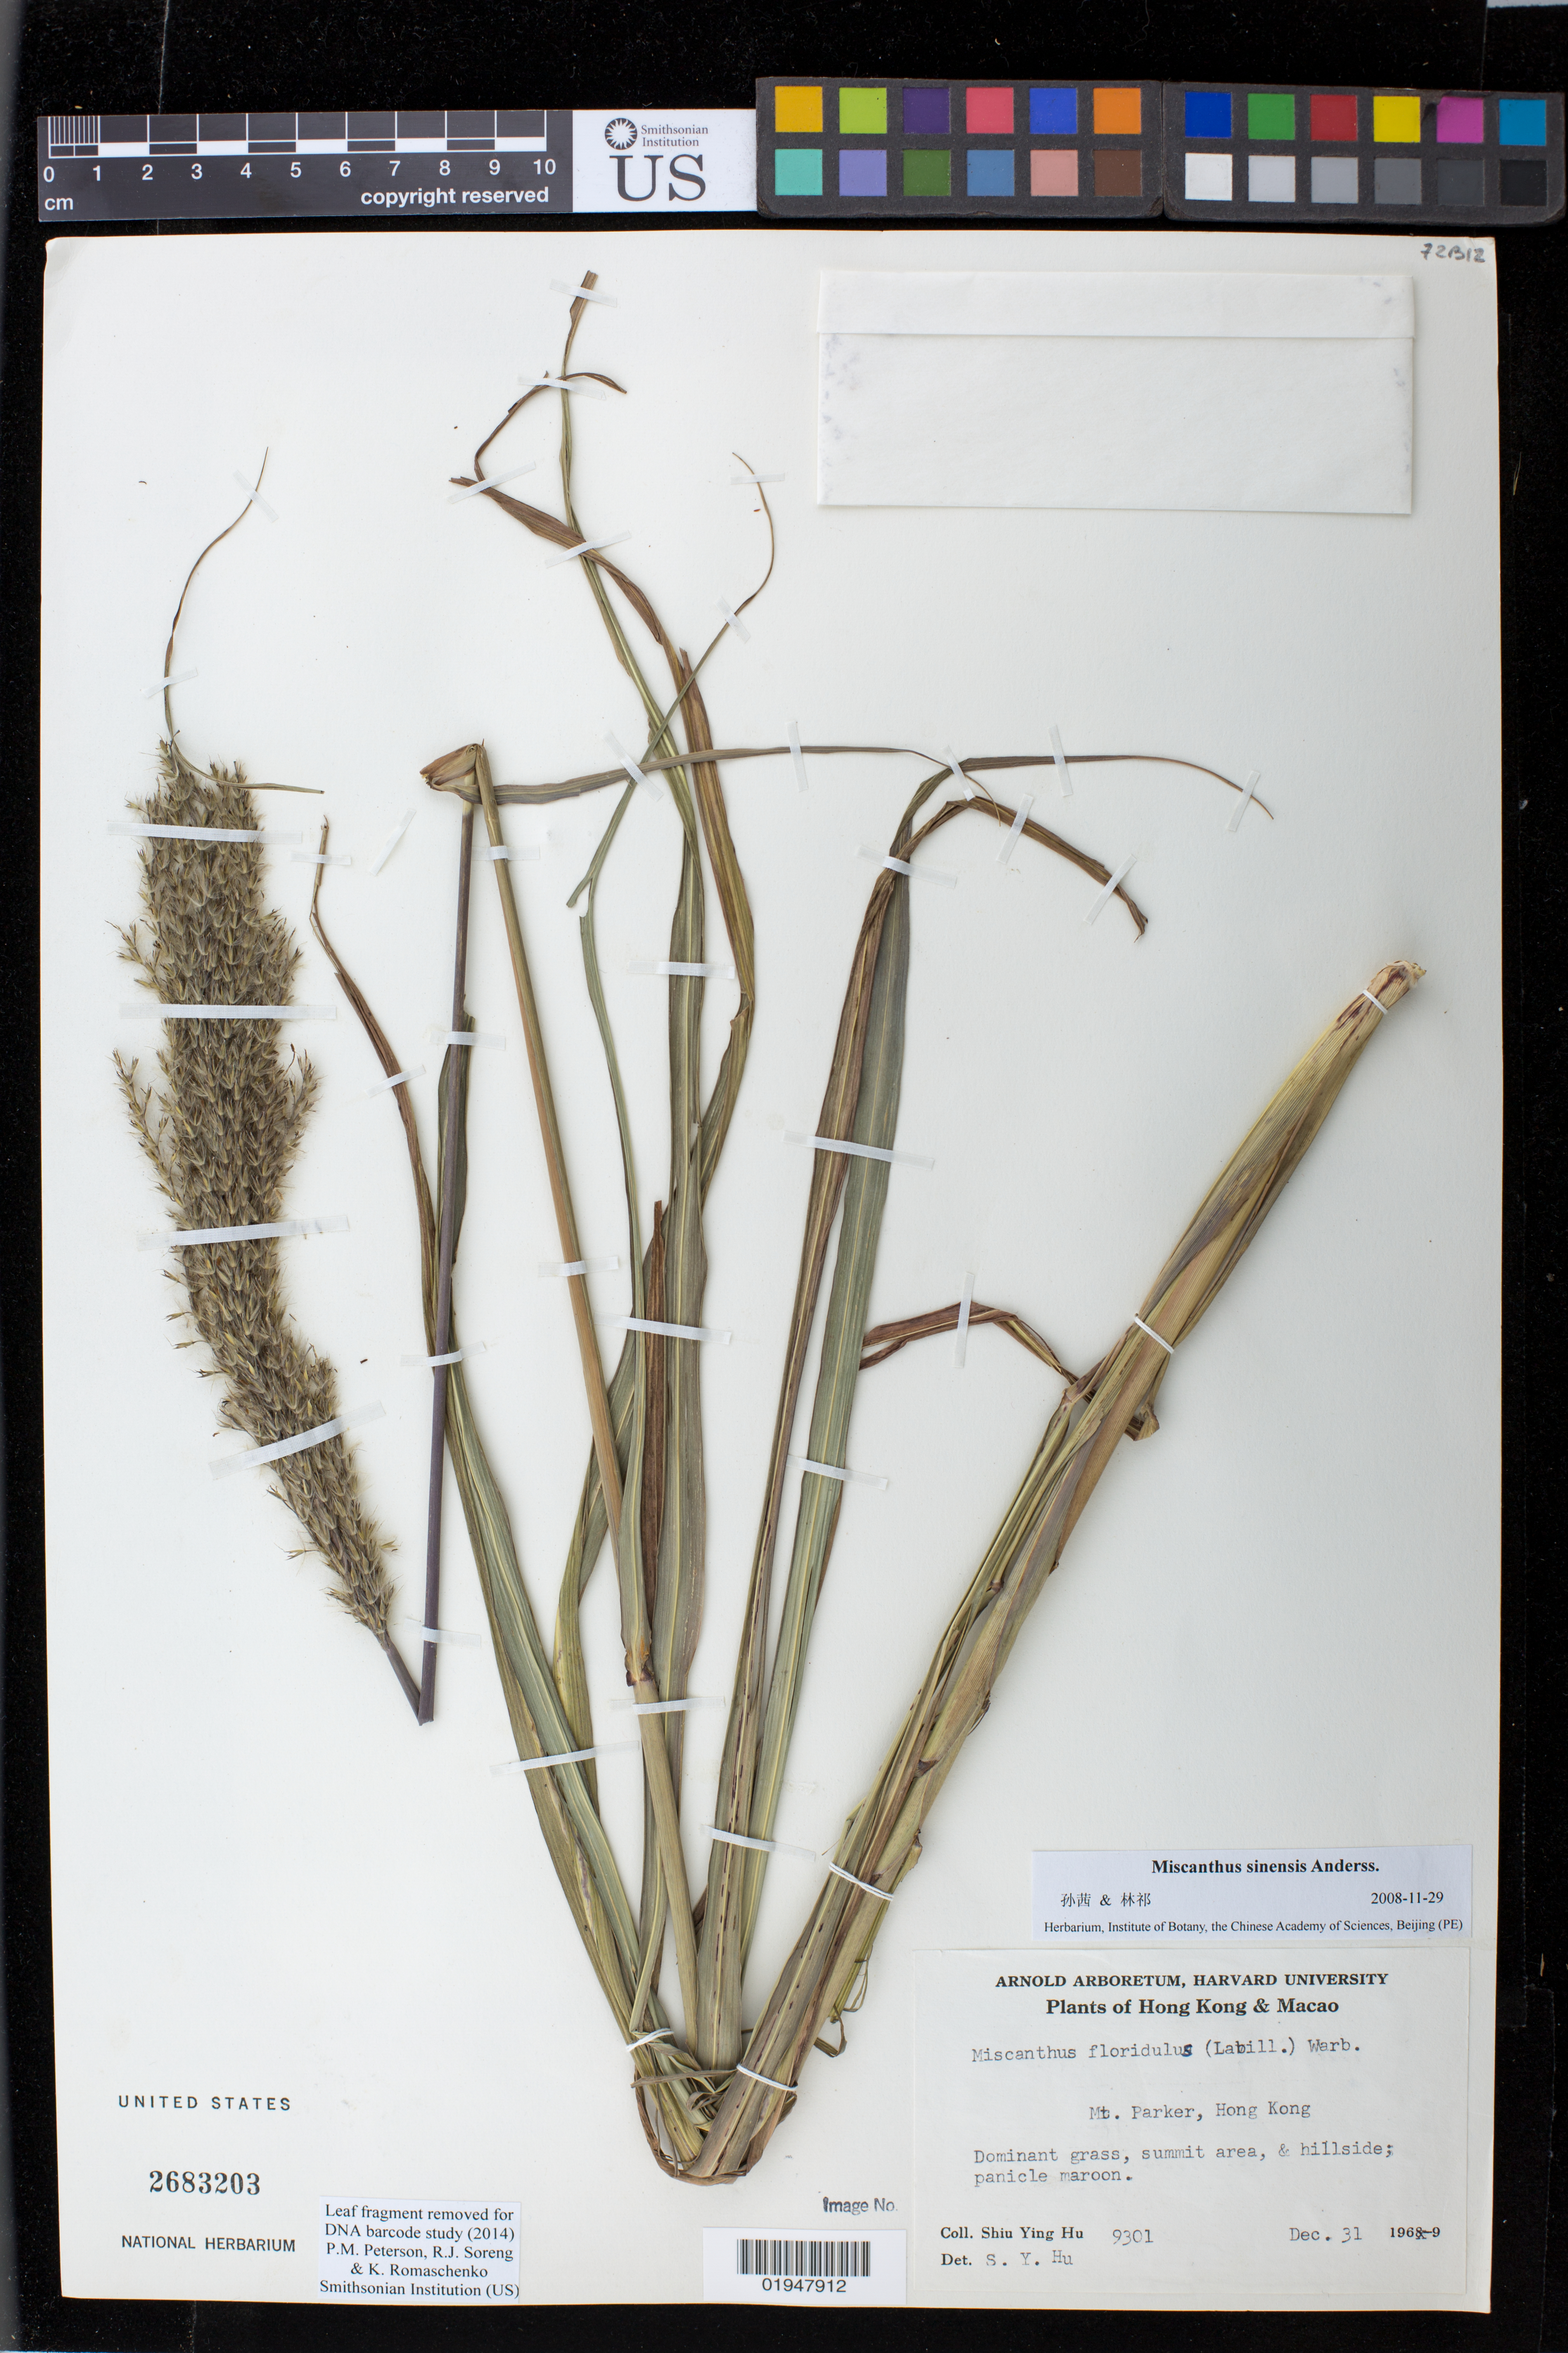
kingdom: Plantae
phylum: Tracheophyta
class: Liliopsida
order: Poales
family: Poaceae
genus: Miscanthus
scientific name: Miscanthus sinensis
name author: Andersson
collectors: S. Y. Hu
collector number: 9301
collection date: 1969-12-31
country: China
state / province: Hong Kong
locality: Eastern, Mt Parker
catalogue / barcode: US 2683203